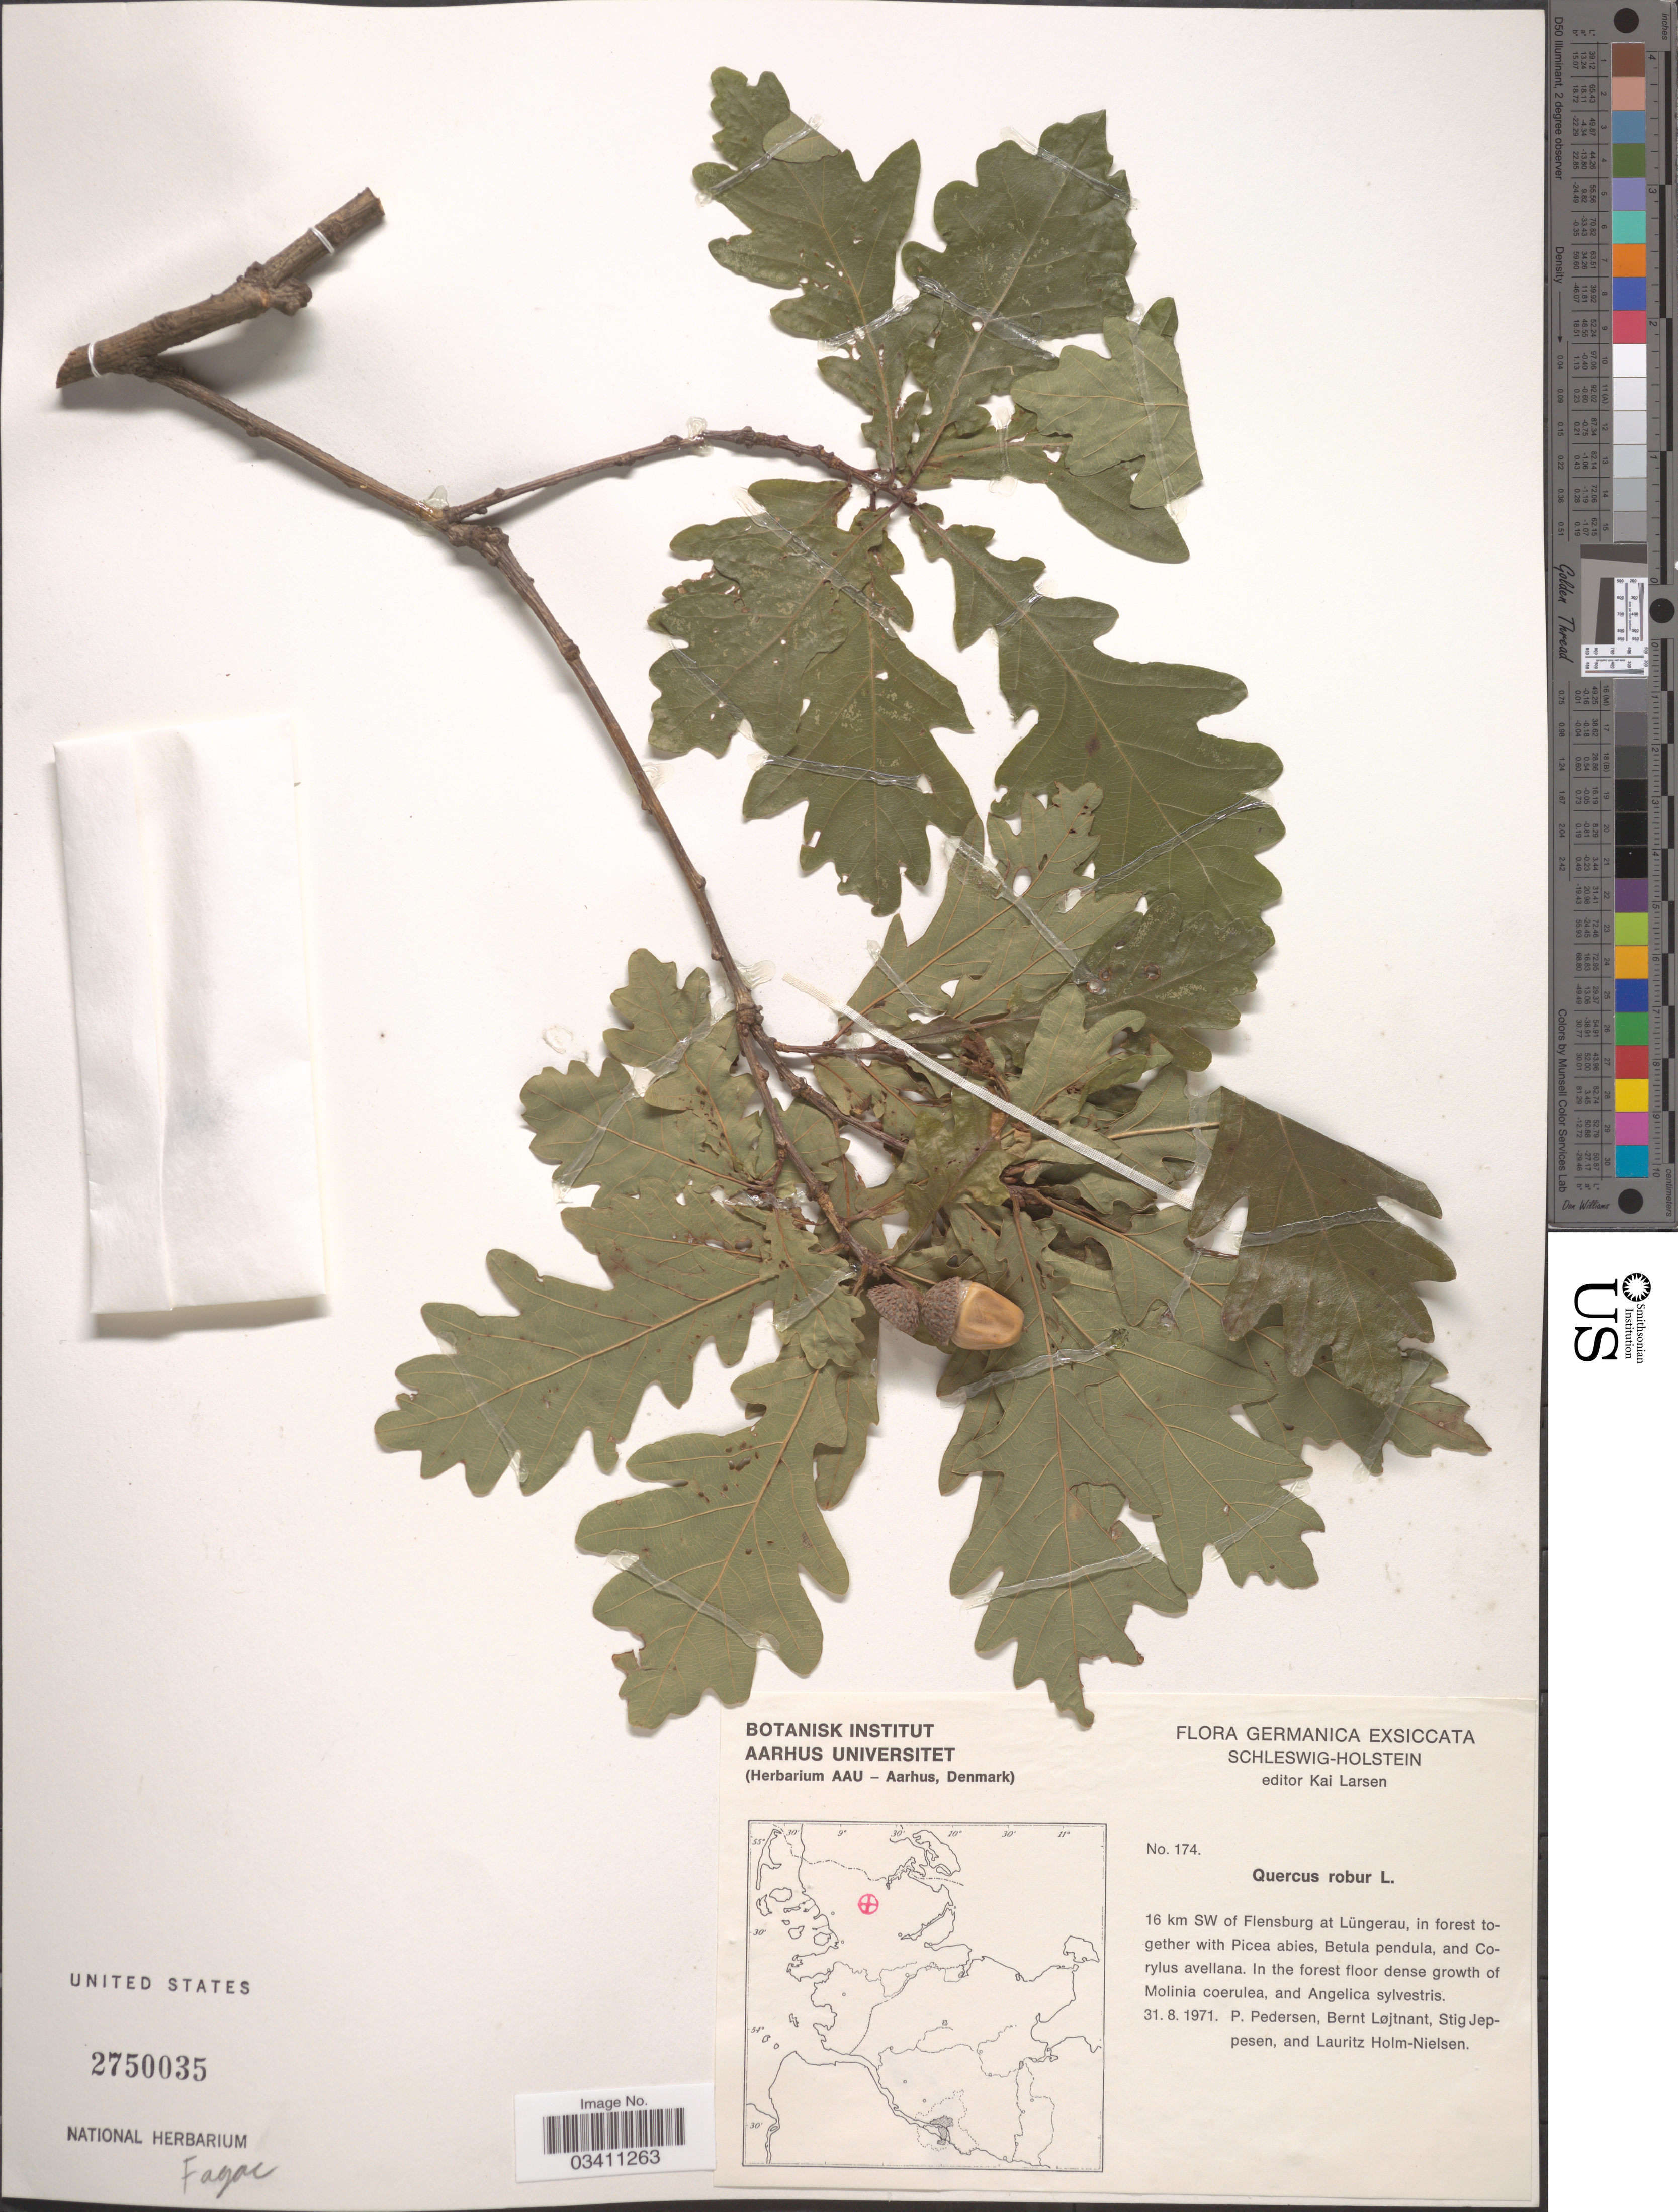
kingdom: Plantae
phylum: Tracheophyta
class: Magnoliopsida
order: Fagales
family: Fagaceae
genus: Quercus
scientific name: Quercus robur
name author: L.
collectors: P. Pedersen, B. Löjtnant, S. Jeppesen & L. B. Holm-Nielsen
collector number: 174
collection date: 1971-08-31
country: Germany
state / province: Schleswig-Holstein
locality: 16 km SW of Flensburg at Lüngerau.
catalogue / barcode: US 2750035